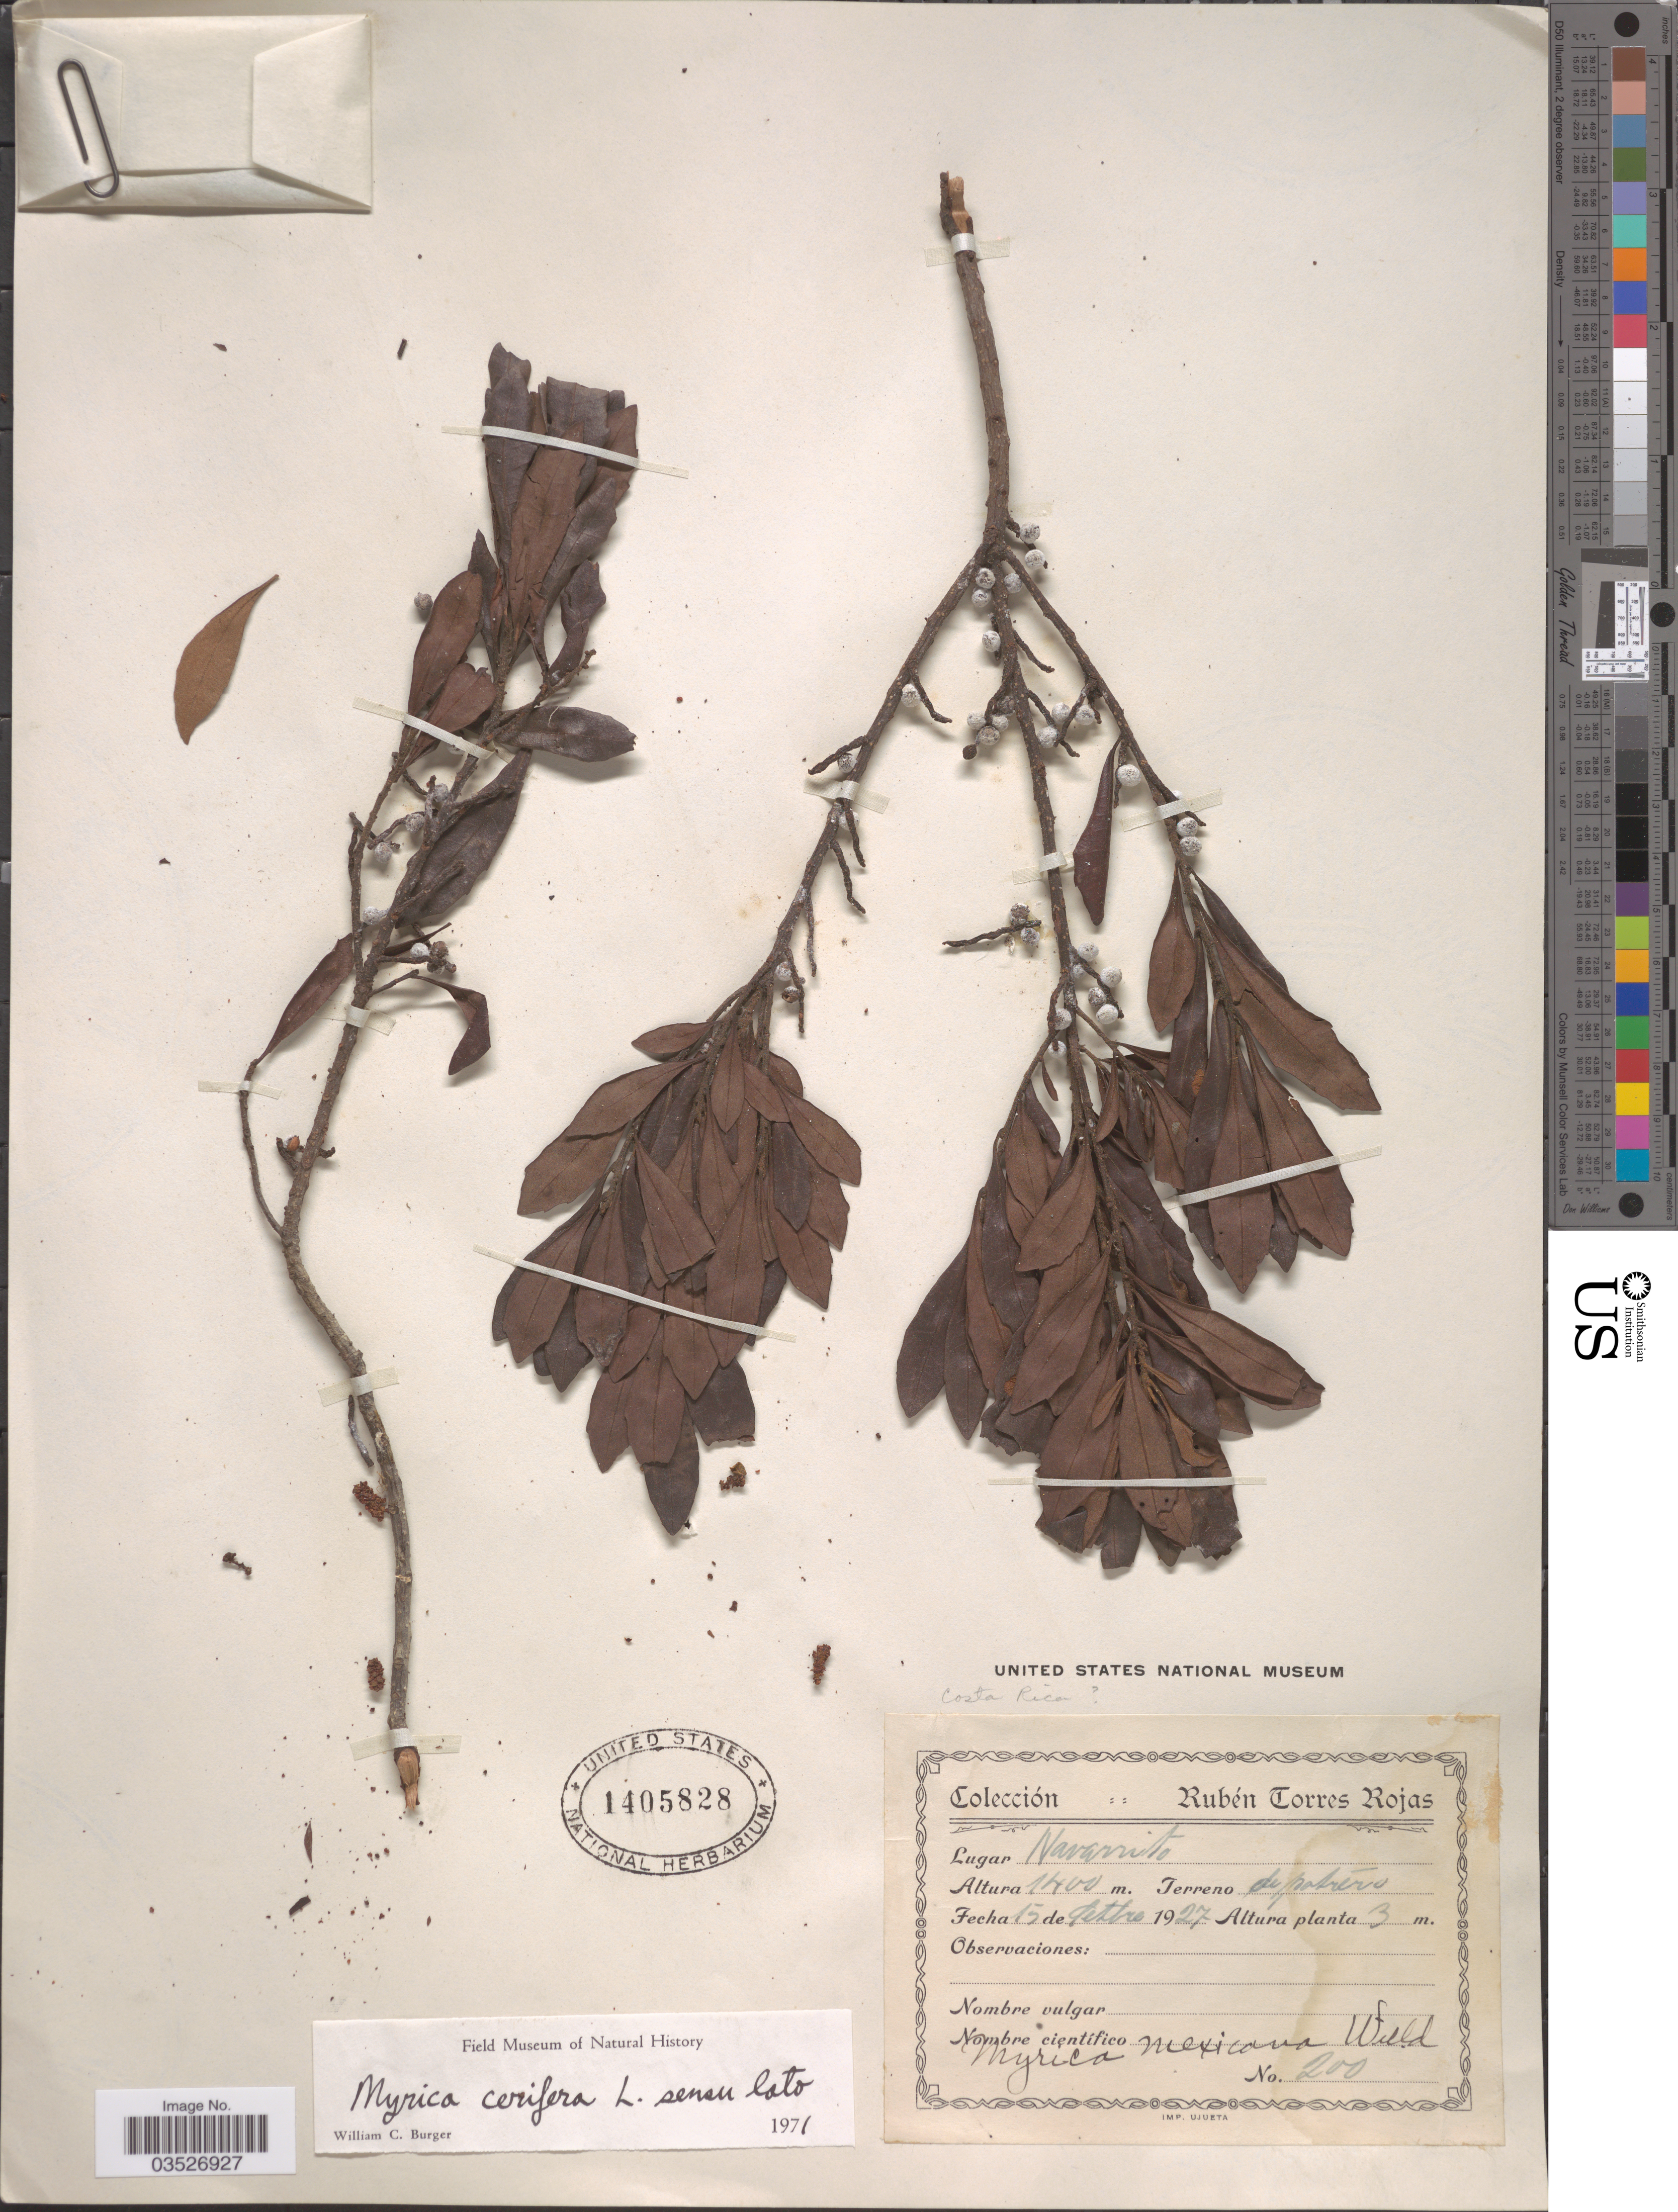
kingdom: Plantae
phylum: Tracheophyta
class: Magnoliopsida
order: Fagales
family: Myricaceae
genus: Morella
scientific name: Morella cerifera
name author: (L.) Small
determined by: Strong, Mark T., (BOT), Smithsonian Institution - National Museum of Natural History (UNITED STATES)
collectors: R. Torres Rojas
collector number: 200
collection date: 1927-09-15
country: Costa Rica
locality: Navarrito.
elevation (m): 1400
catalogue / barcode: US 1405828